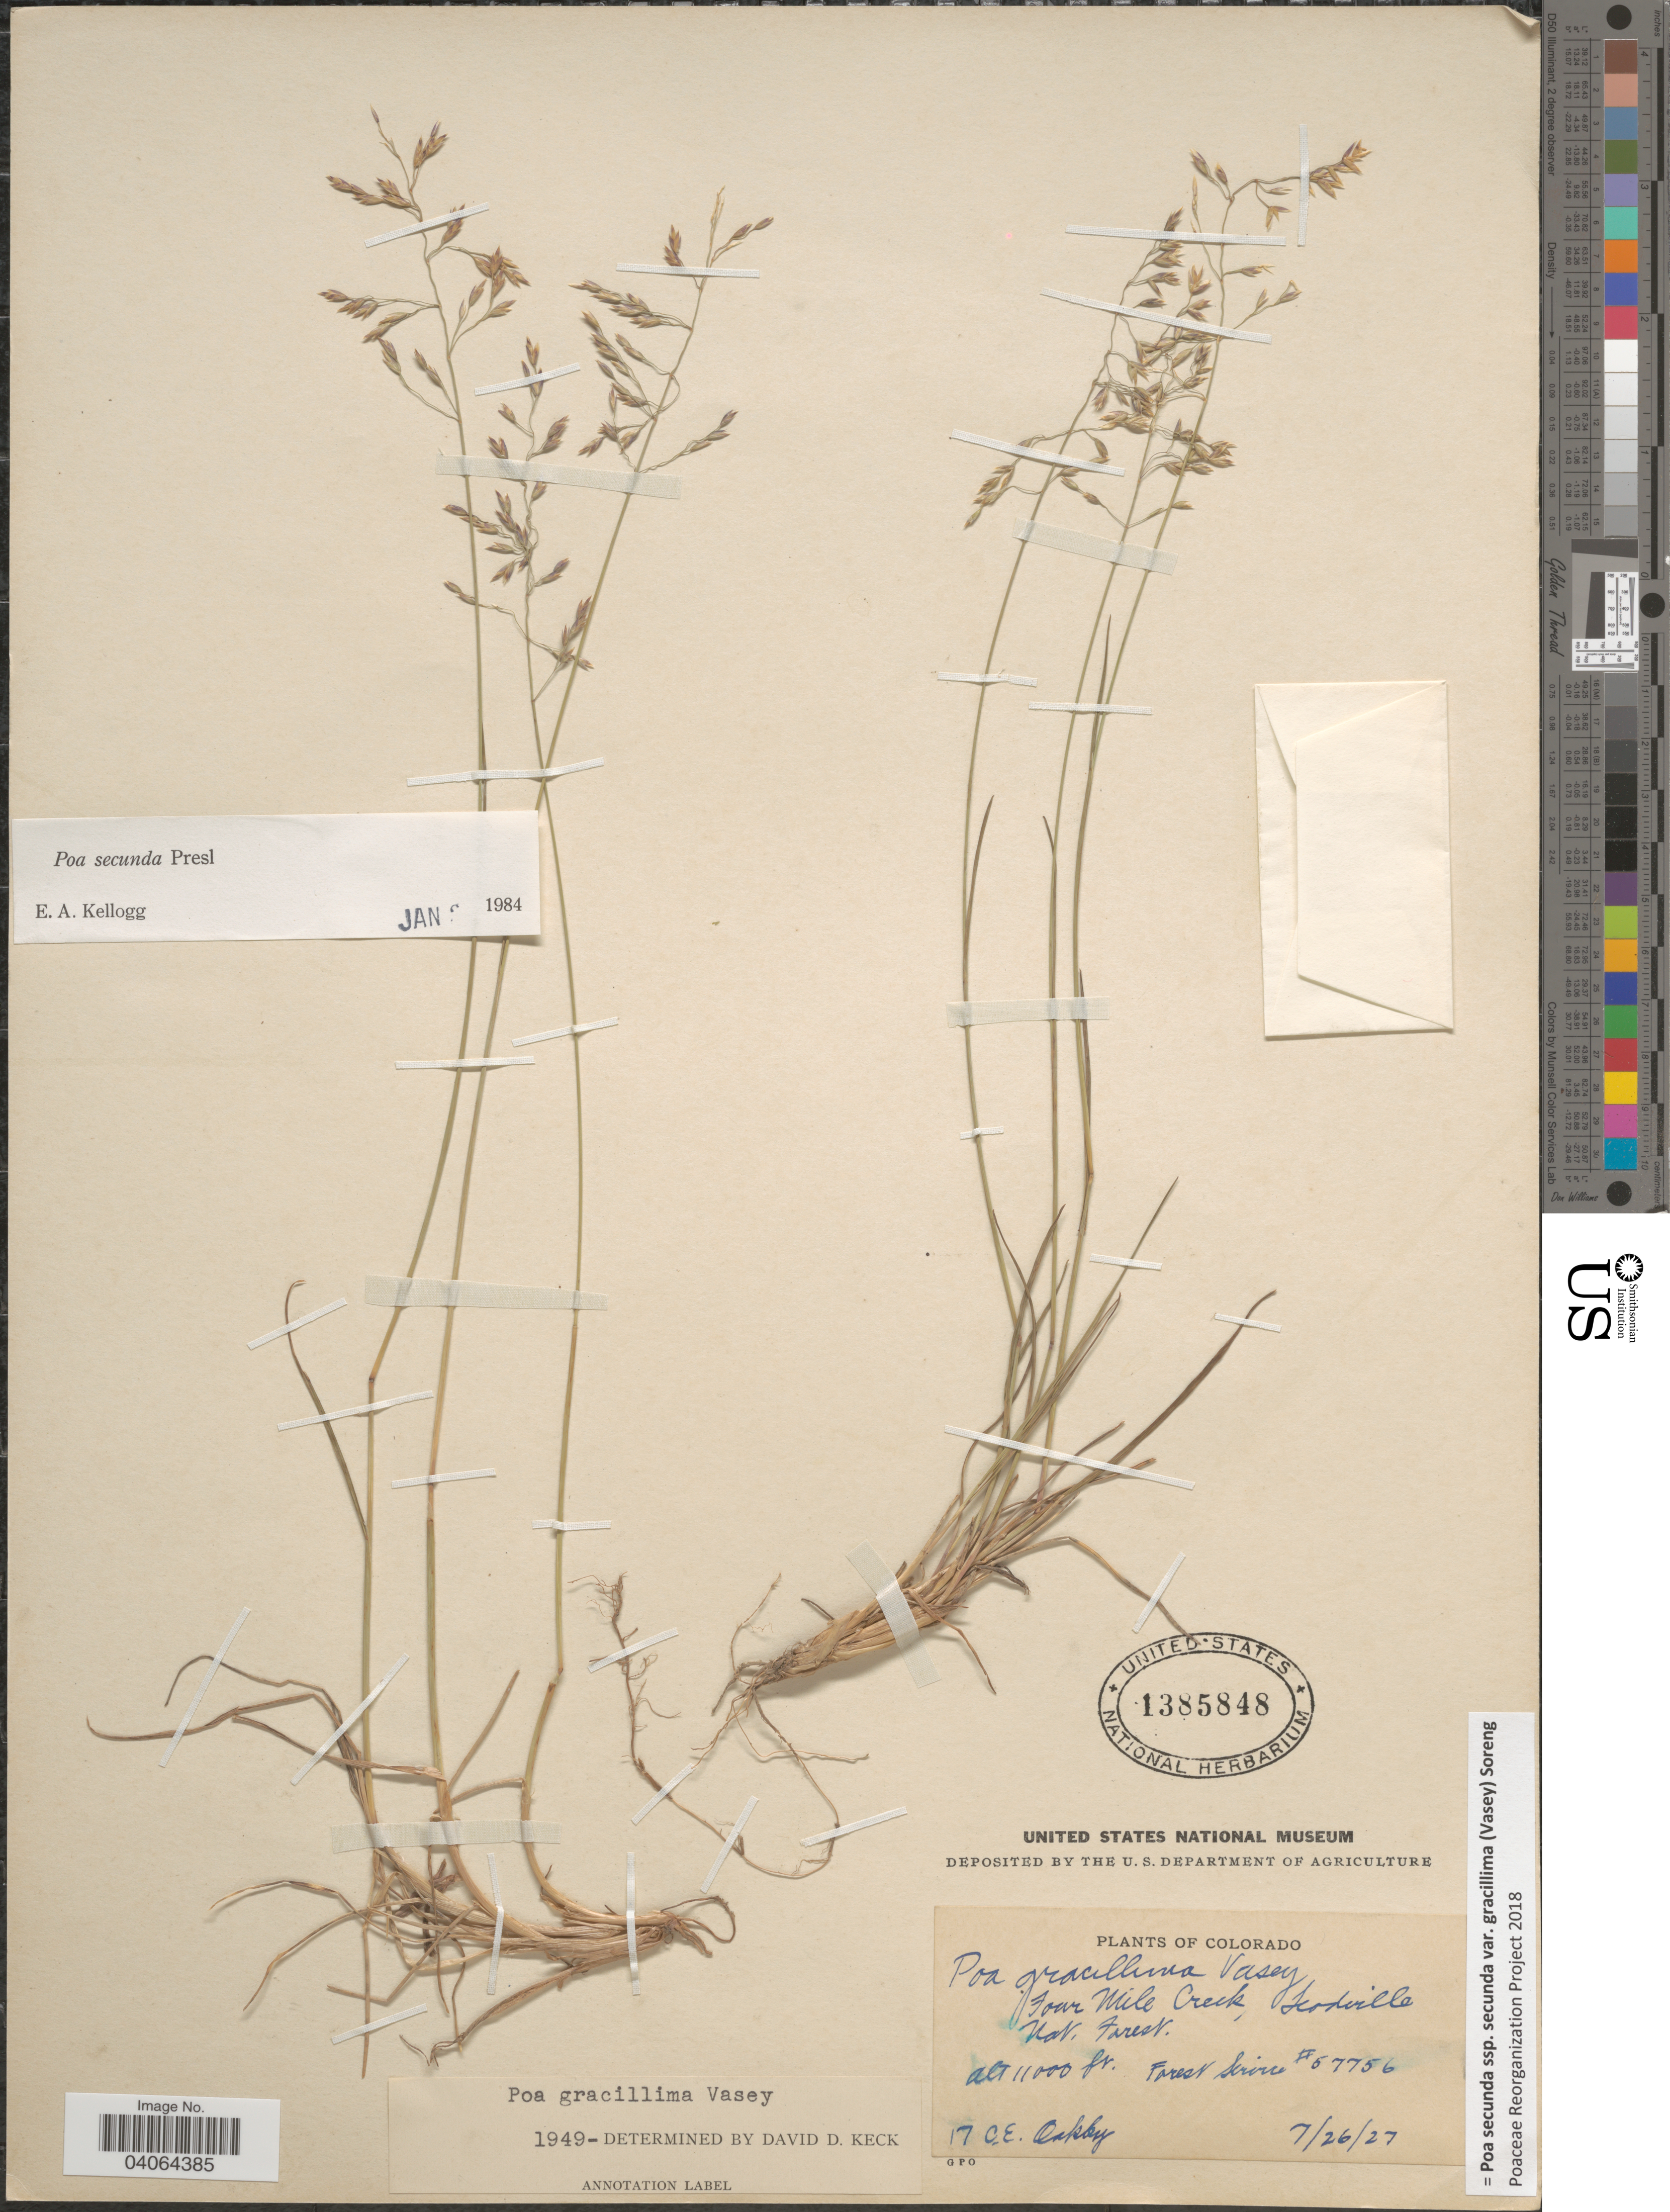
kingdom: Plantae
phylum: Tracheophyta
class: Liliopsida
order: Poales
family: Poaceae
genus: Poa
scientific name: Poa secunda subsp. secunda var. gracillima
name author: (Vasey) Soreng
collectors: C. Oakby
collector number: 17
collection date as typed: Transcribed d/m/y: 26/7/27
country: United States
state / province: Colorado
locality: Four Mile Creek, Leadville Nat. Forest.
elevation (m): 3353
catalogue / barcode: US 1385848